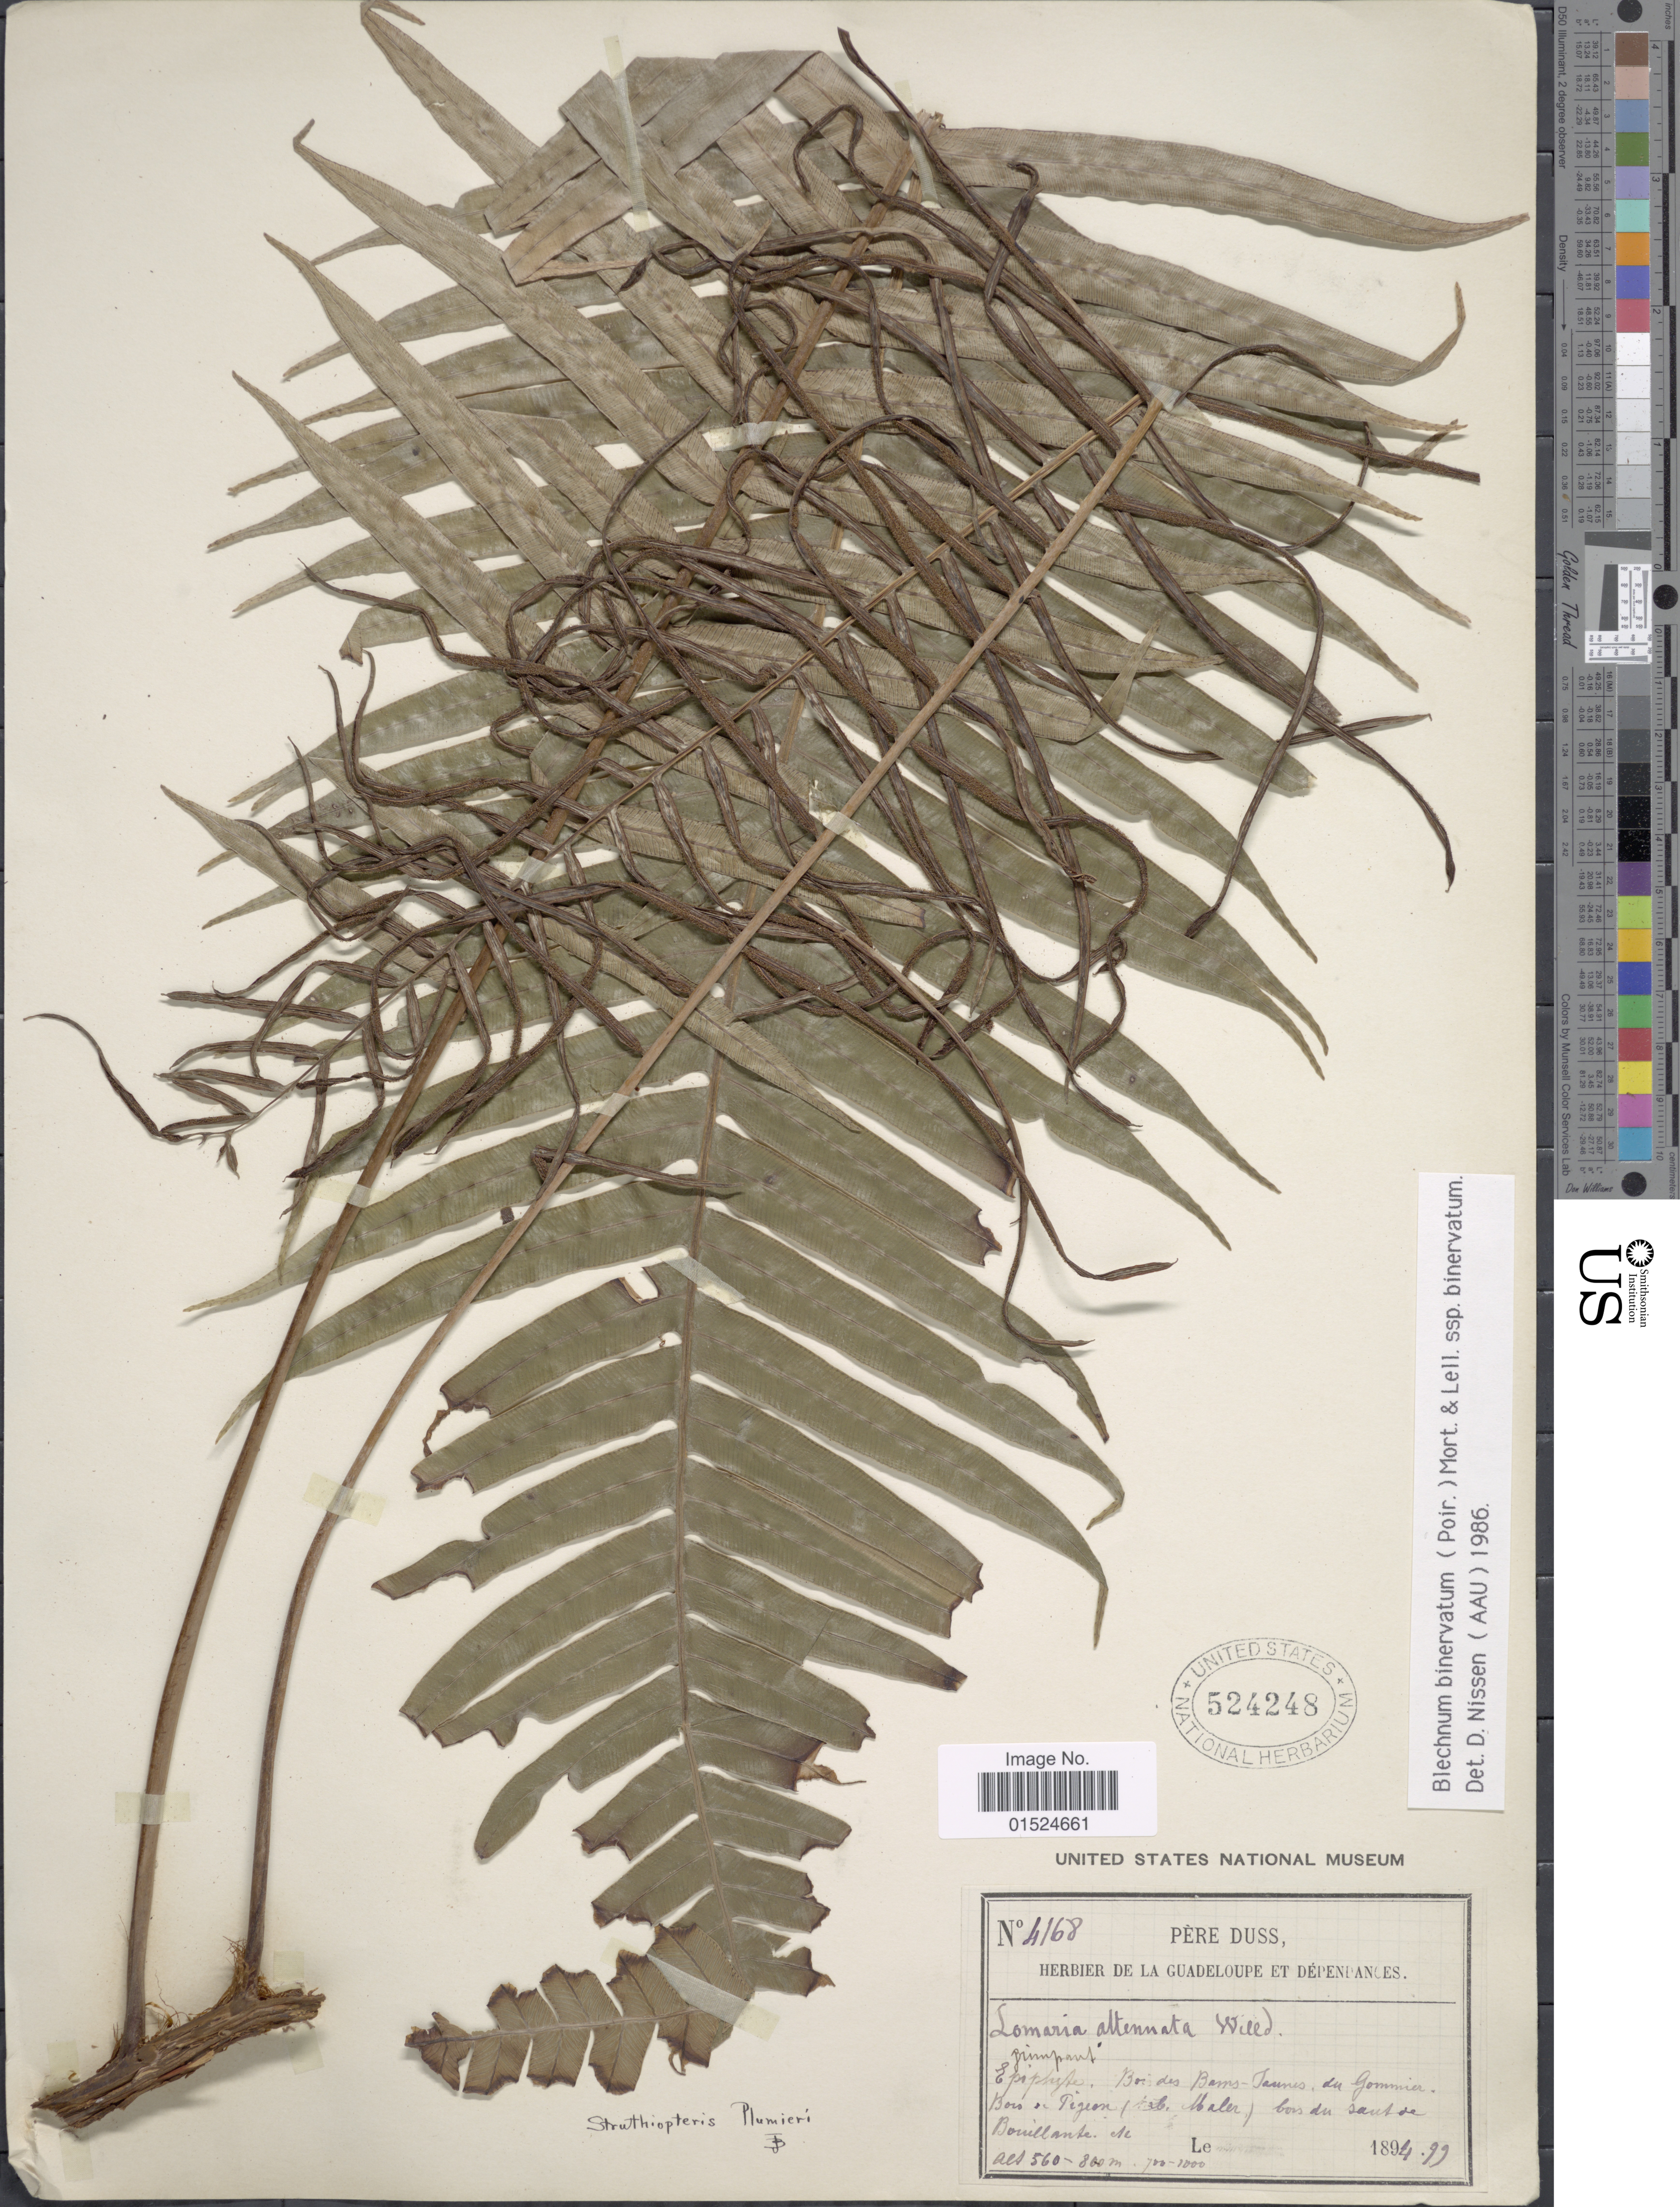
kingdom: Plantae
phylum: Tracheophyta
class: Polypodiopsida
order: Polypodiales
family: Blechnaceae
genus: Blechnum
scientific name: Blechnum binervatum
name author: (Poir.) C.V. Morton & Lellinger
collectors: Père Duss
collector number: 4168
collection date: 1894/1899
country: Guadeloupe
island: Leeward Is.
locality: Bois des Bains-Jaunes, du Gommier, Bois de Pigeon (hab. Maler), bois du saut de Bouillante. etc.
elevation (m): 560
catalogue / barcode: US 524248